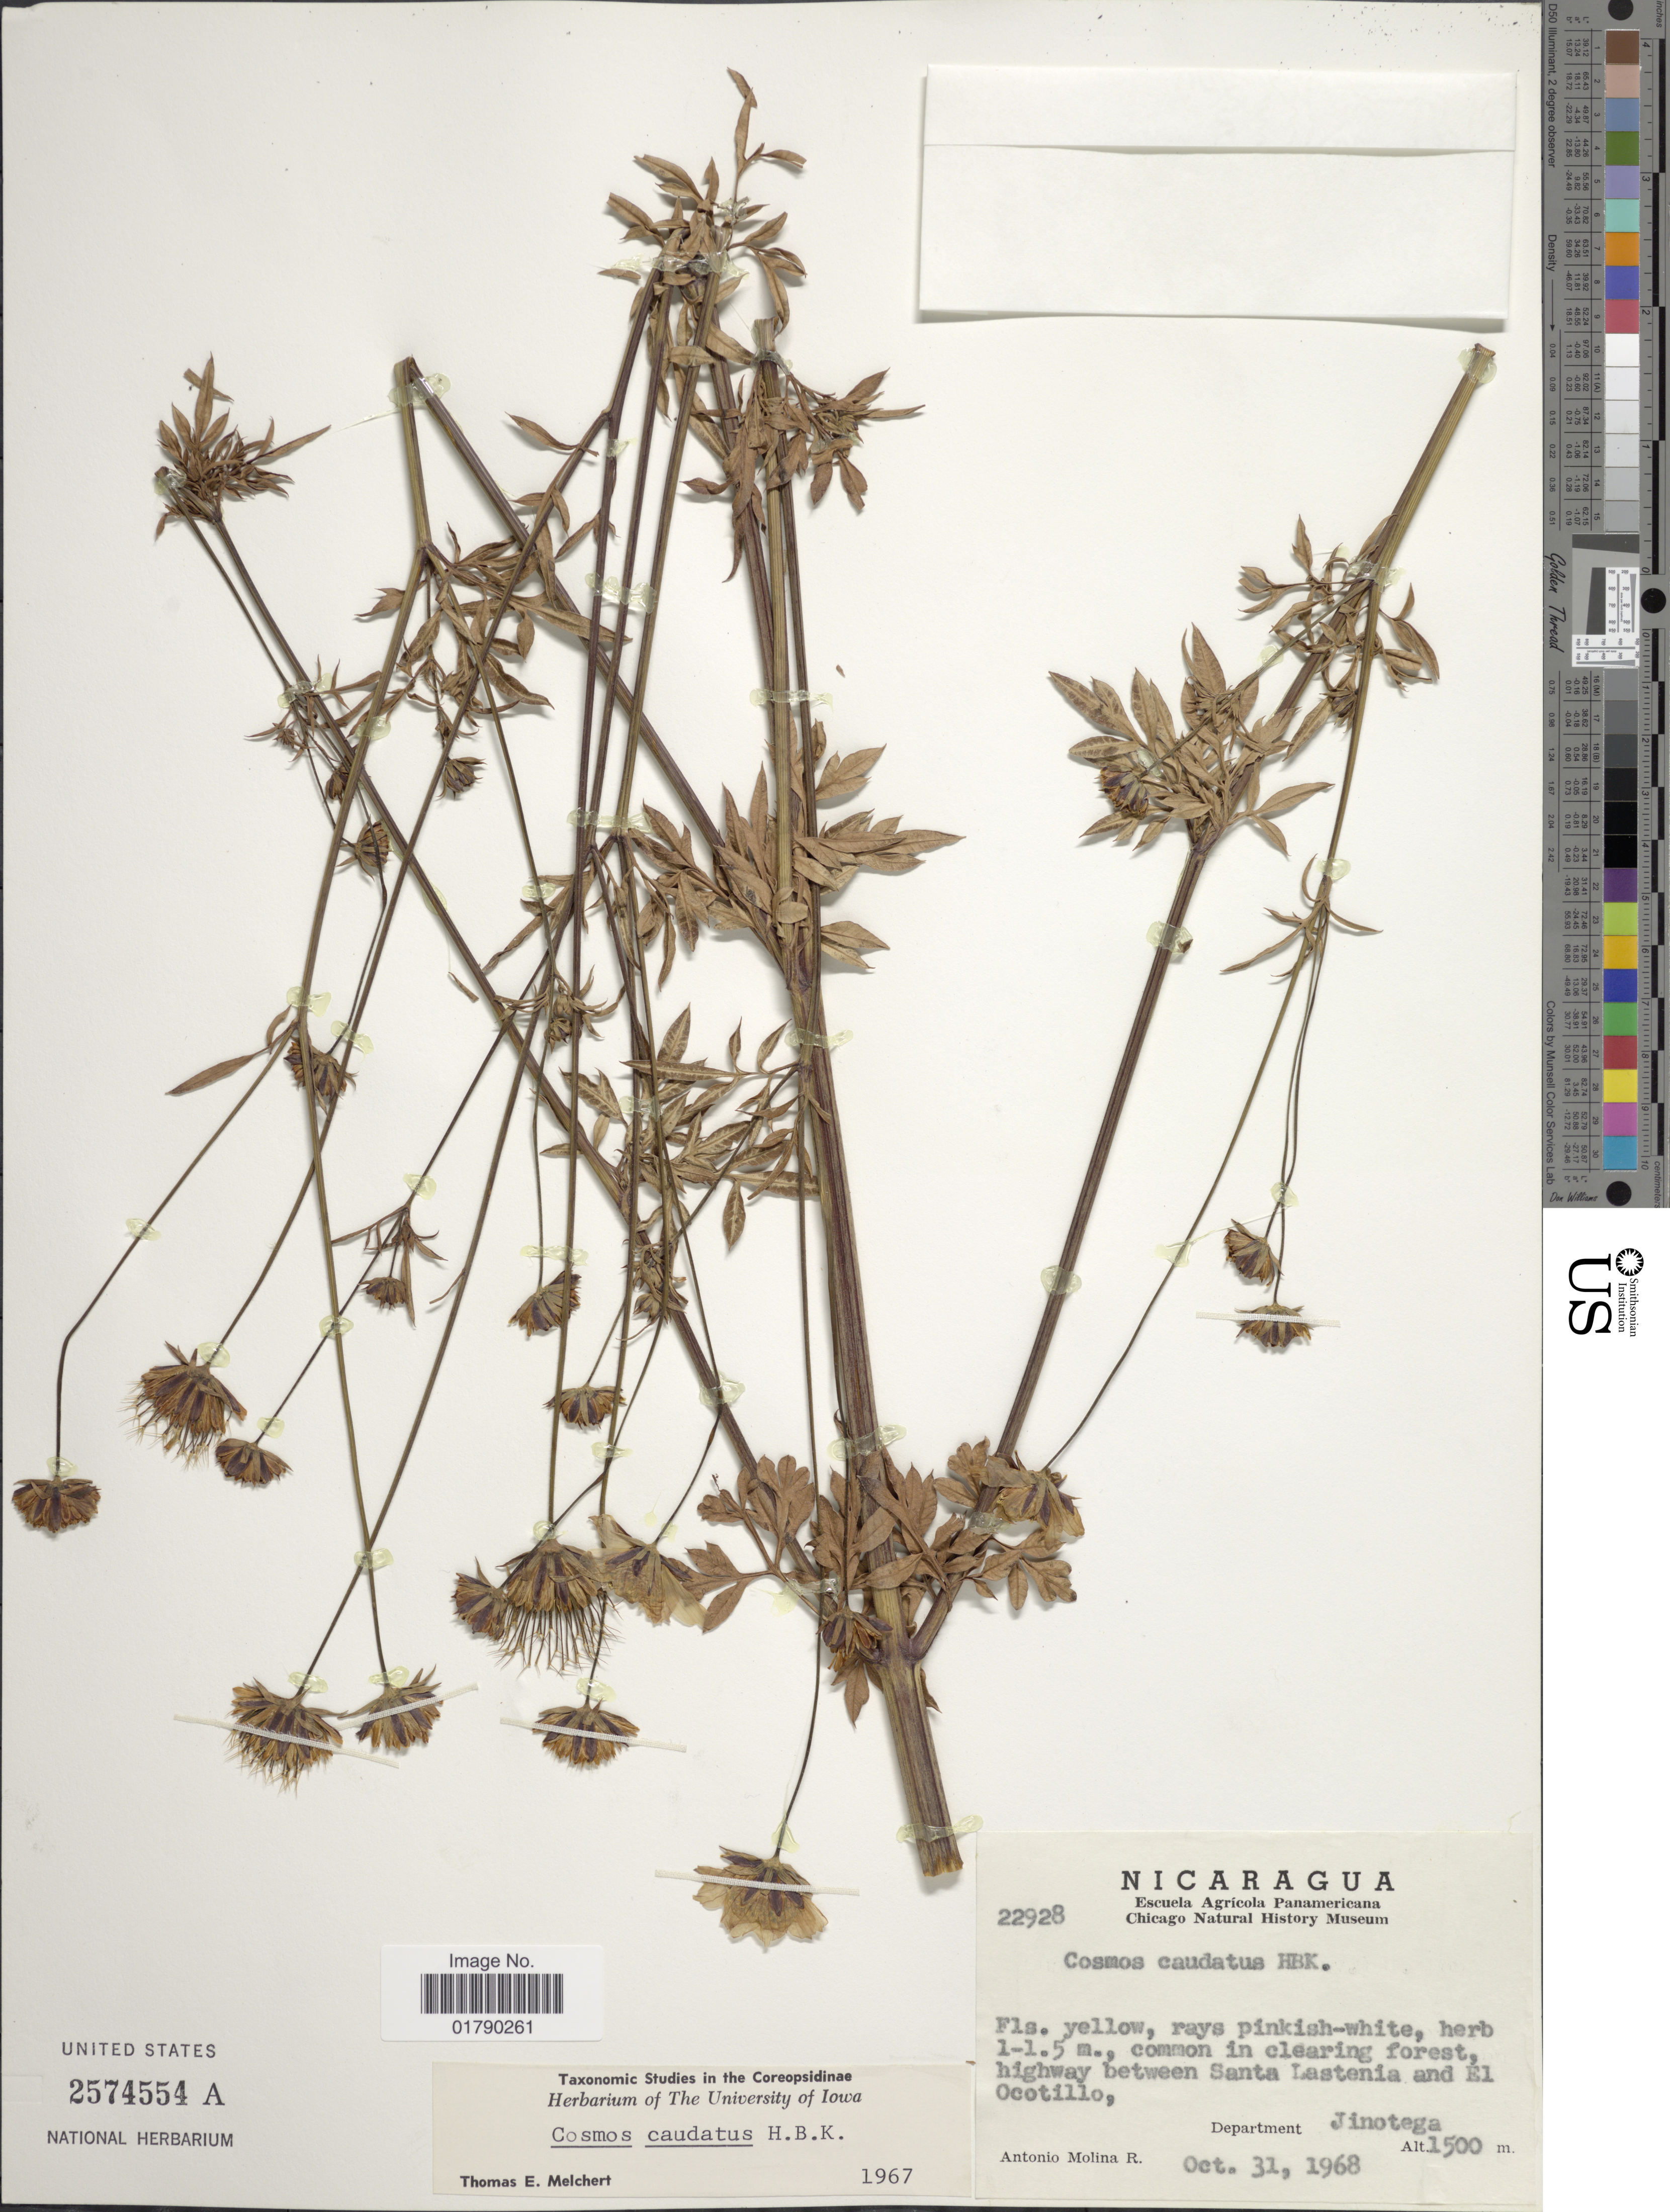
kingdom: Plantae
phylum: Tracheophyta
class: Magnoliopsida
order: Asterales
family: Asteraceae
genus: Cosmos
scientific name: Cosmos caudatus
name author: Kunth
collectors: A. Molina R.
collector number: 22928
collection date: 1968-10-31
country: Nicaragua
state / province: Jinotega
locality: Highway between Santa Lastenia and El Ocotillo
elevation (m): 1500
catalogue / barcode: US 2574554A